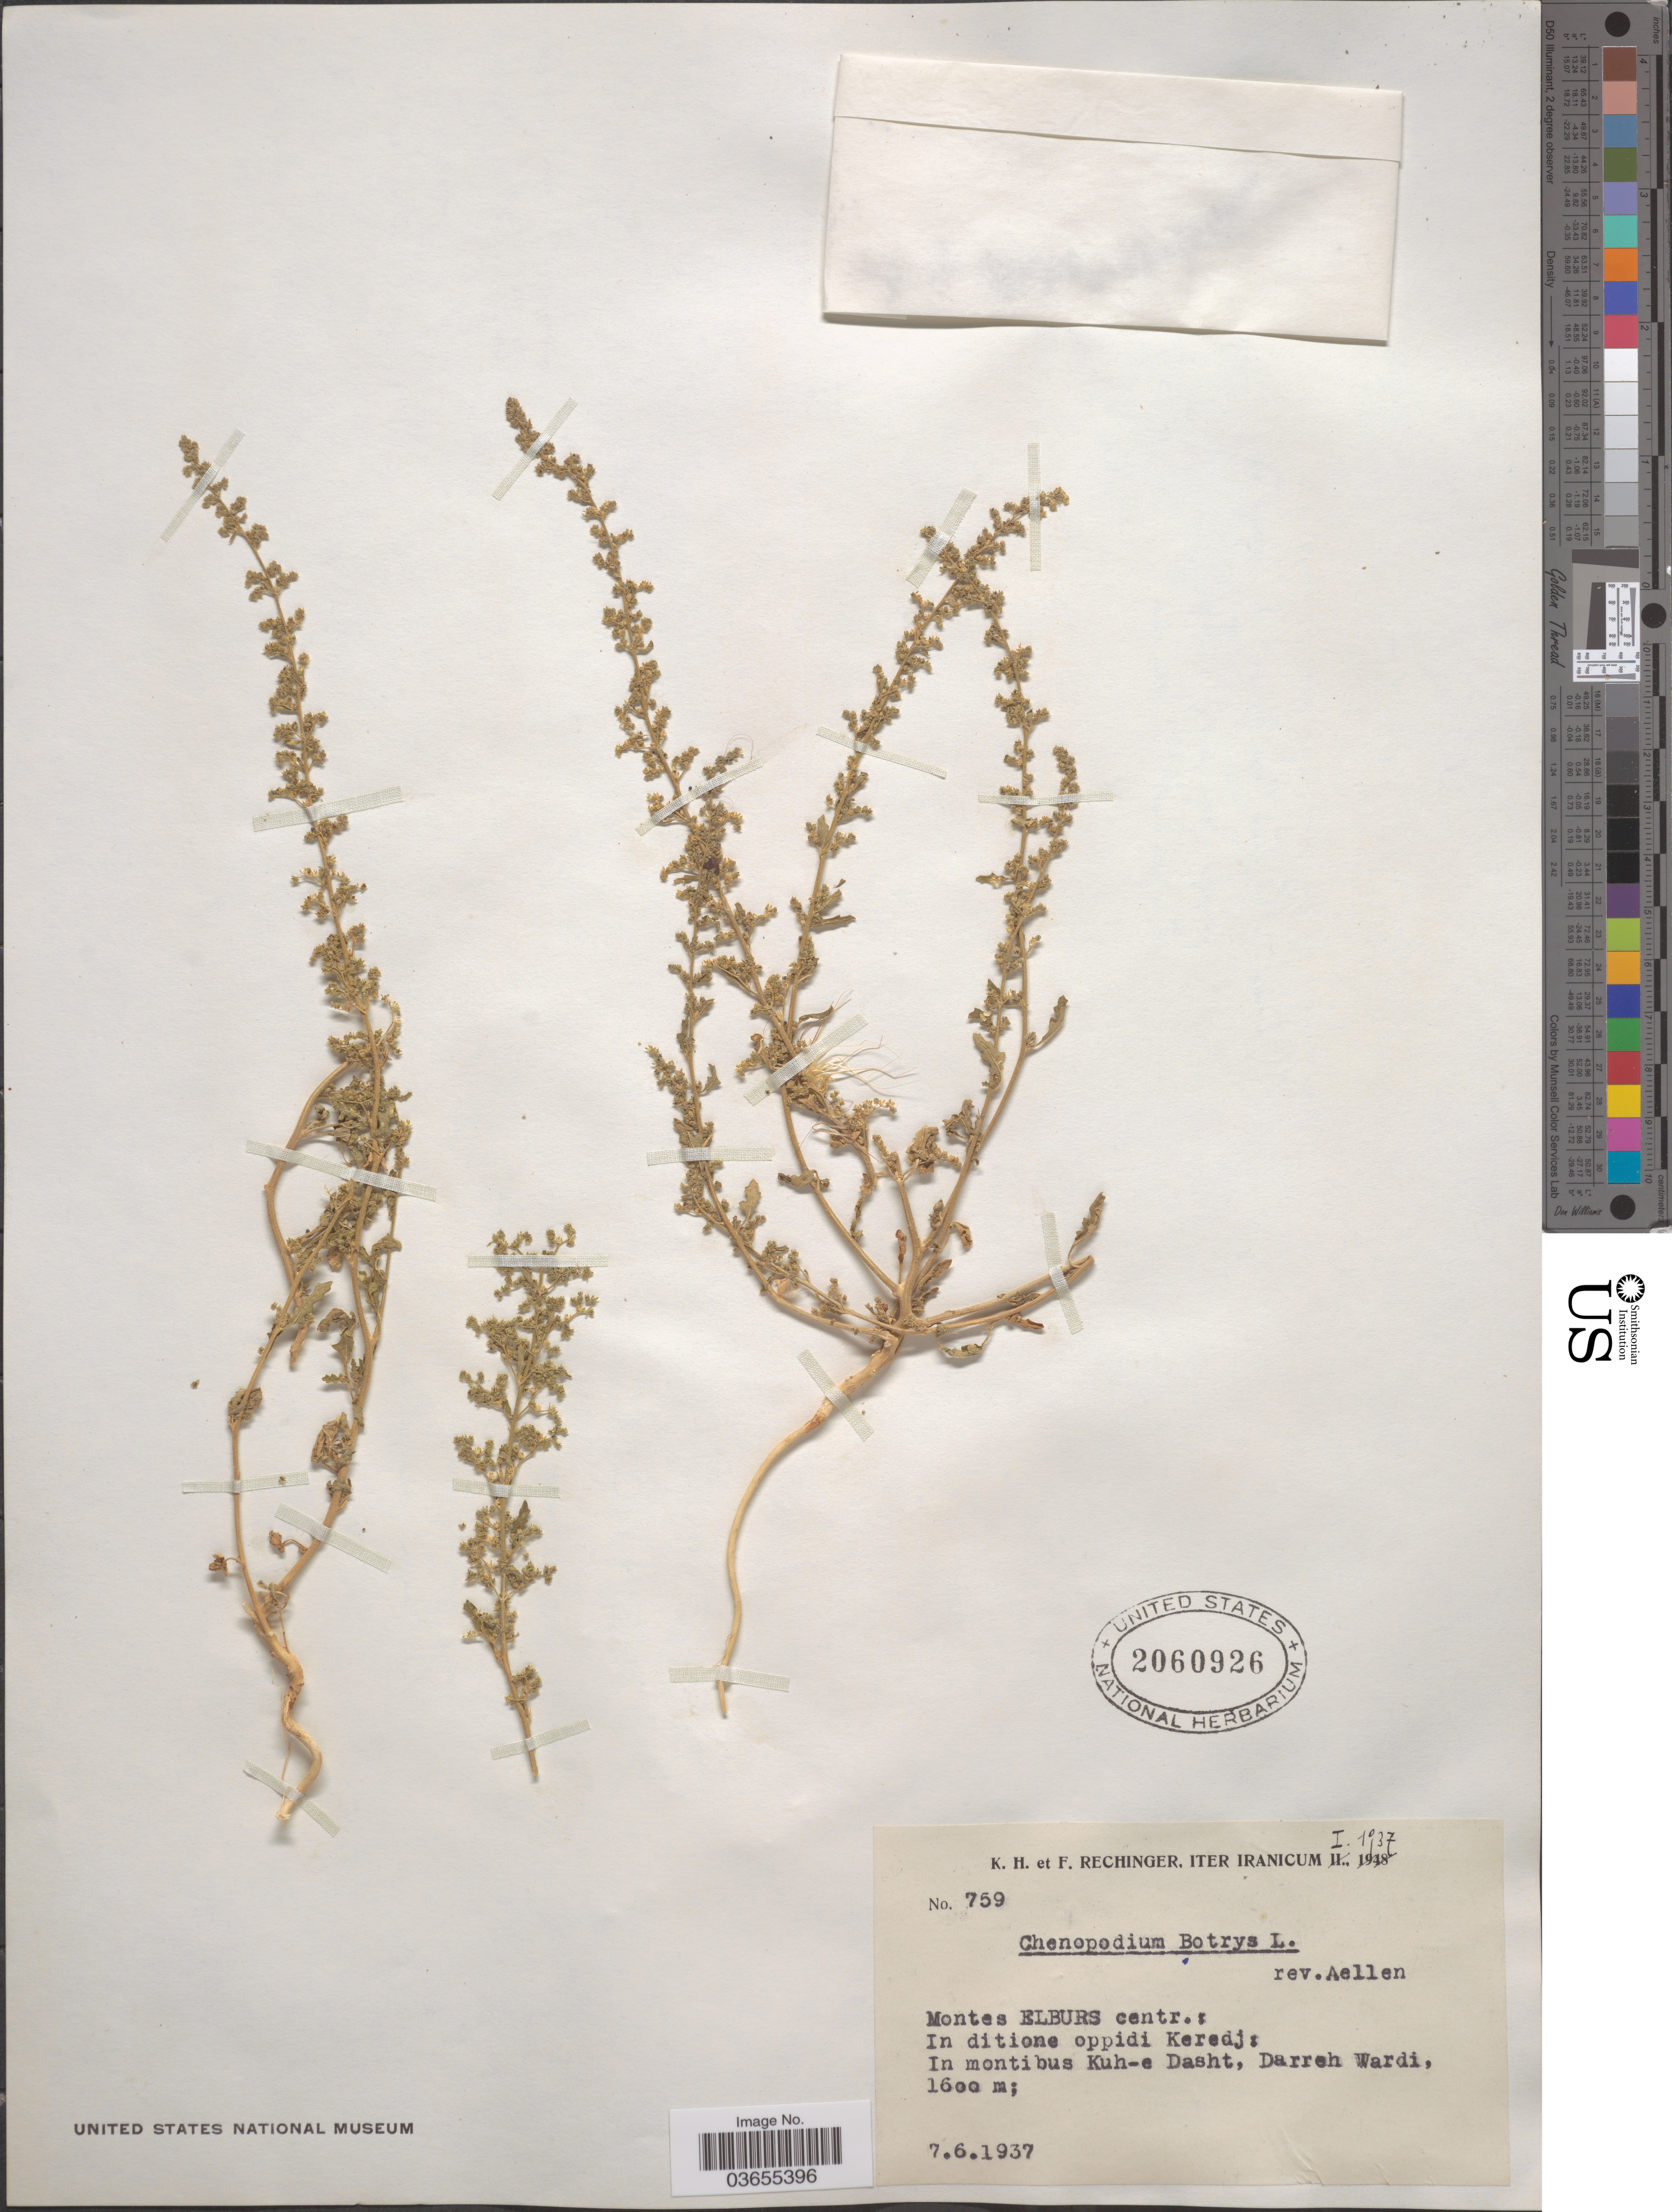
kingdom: Plantae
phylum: Tracheophyta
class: Magnoliopsida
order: Caryophyllales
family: Amaranthaceae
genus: Chenopodium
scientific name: Chenopodium botrys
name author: L.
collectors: K. H. Rechinger & F. Rechinger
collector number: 759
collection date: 1937-06-07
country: Iran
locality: Montes Elburs centr.: In ditione oppidi Keredj: In montibus Kuh-e Dasht, Darreh Wardi.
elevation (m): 1600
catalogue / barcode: US 2060926